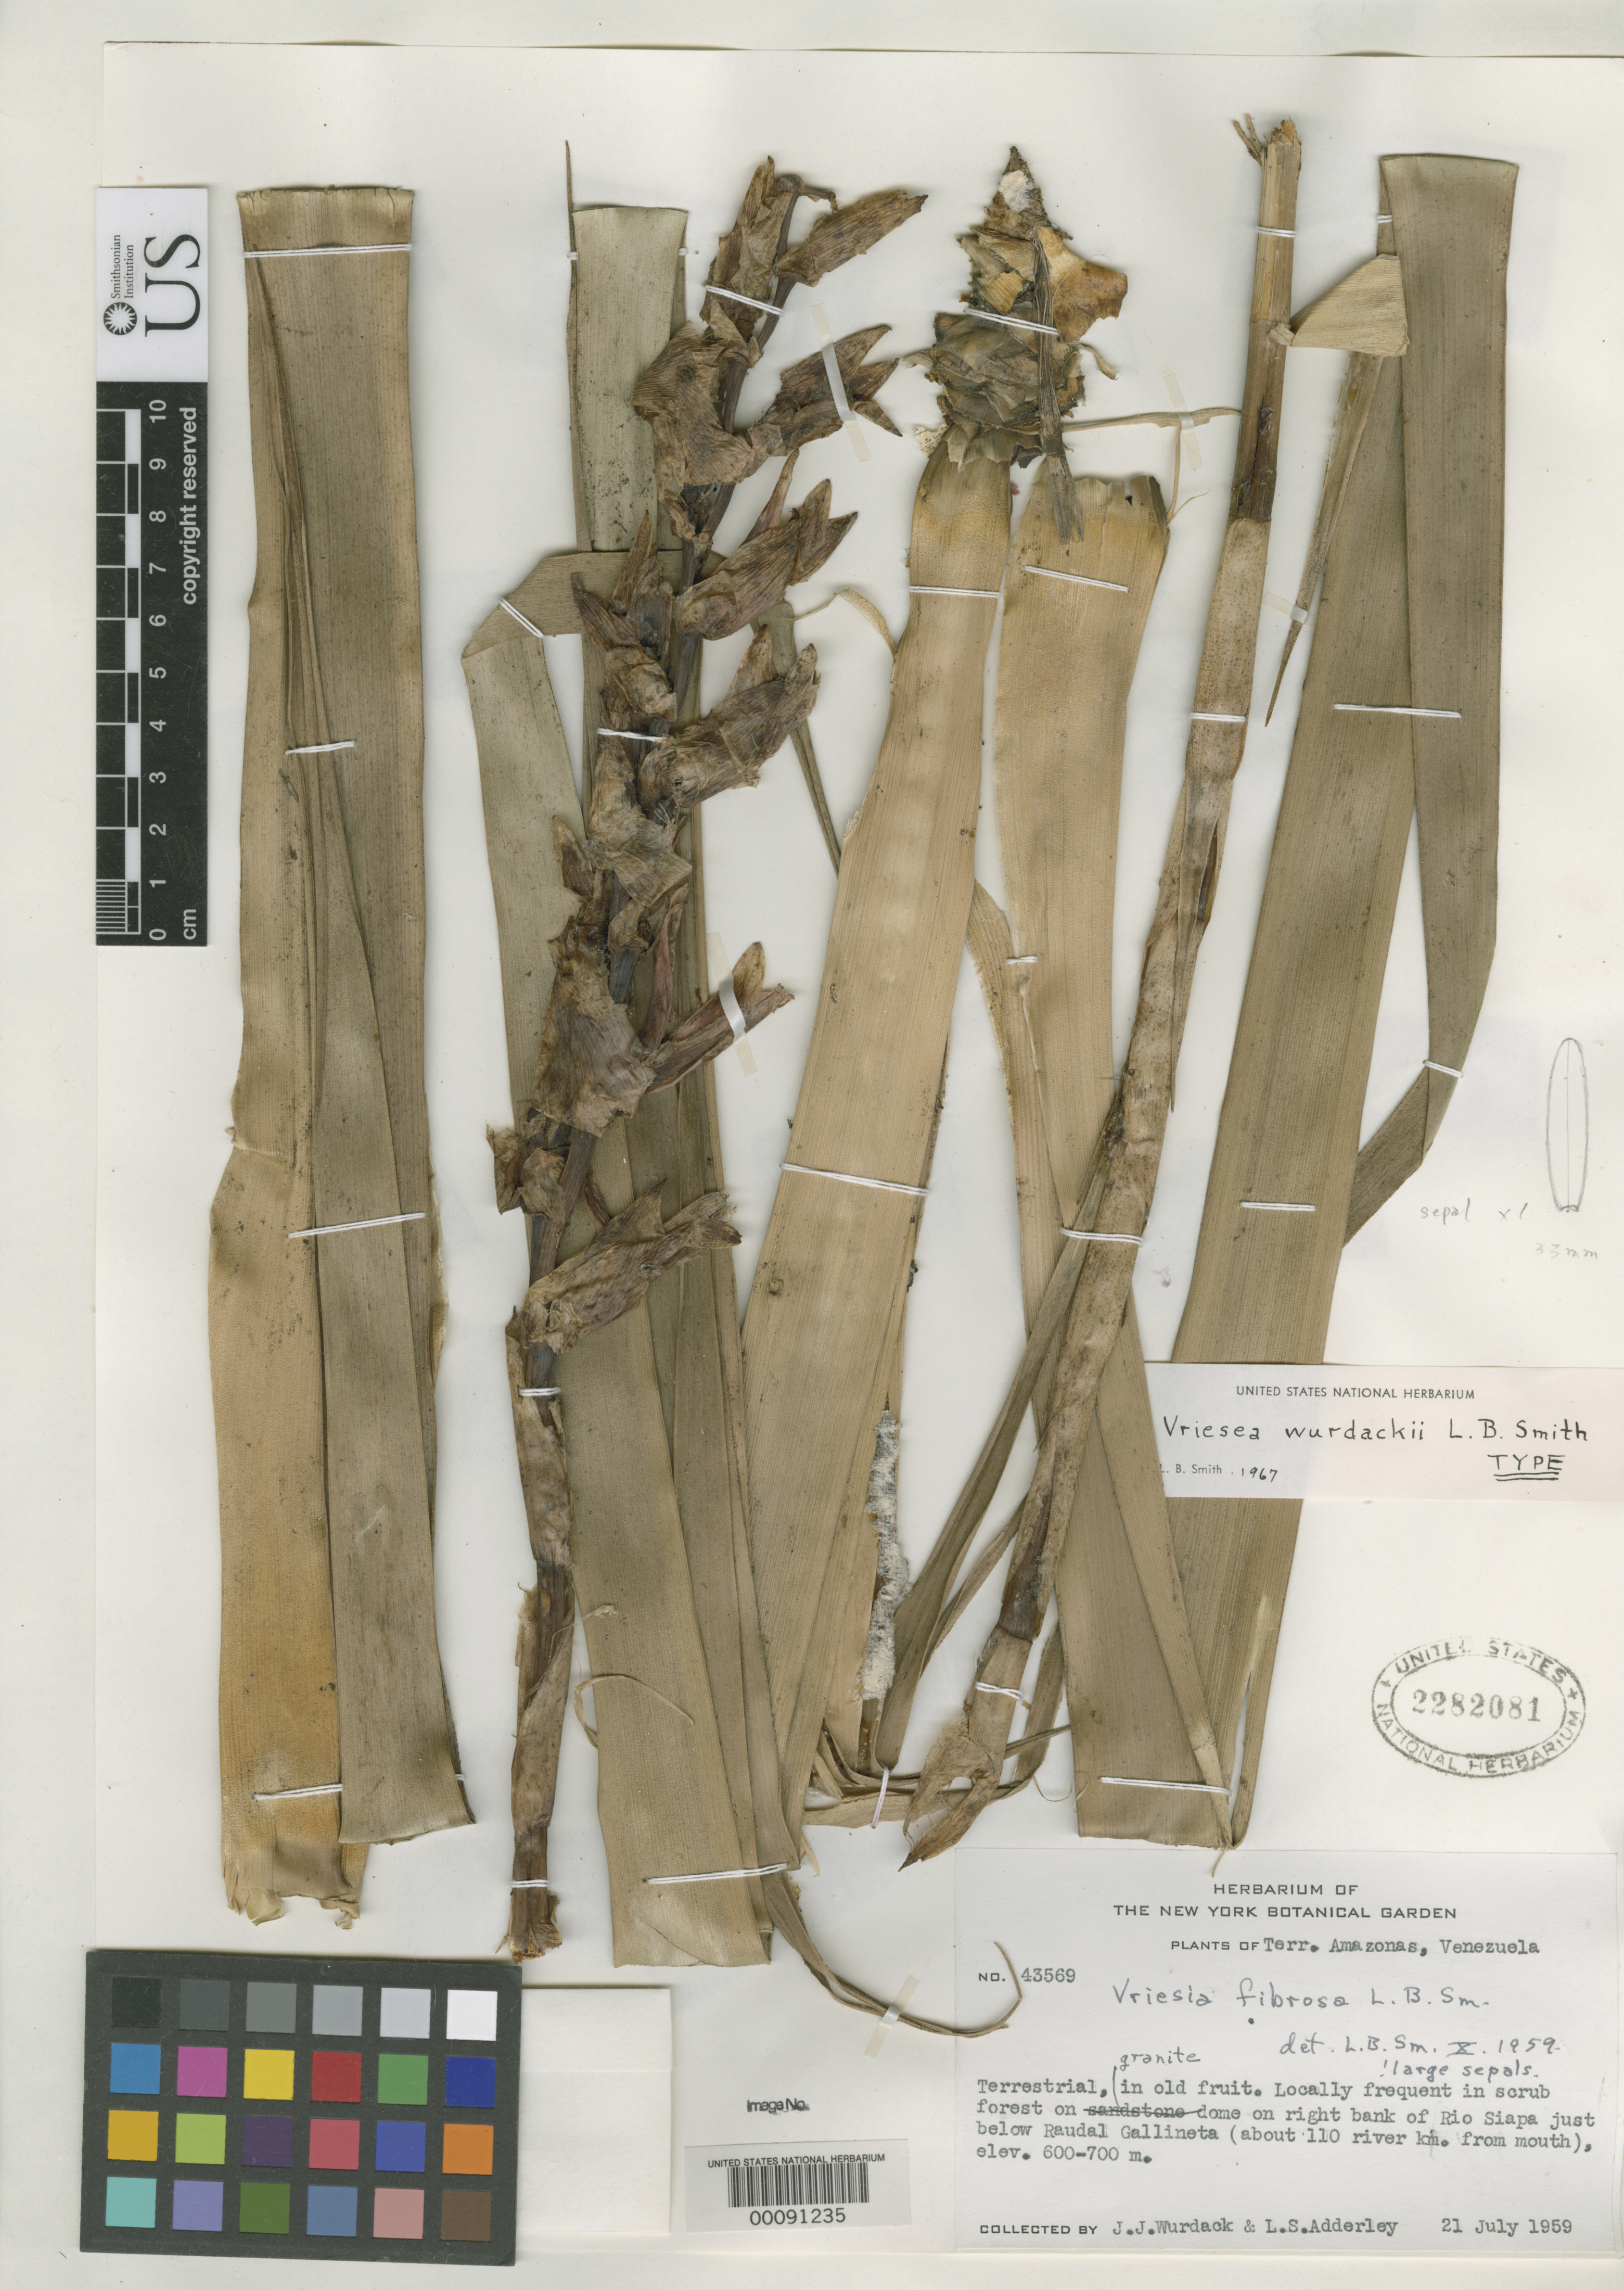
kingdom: Plantae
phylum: Tracheophyta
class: Liliopsida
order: Poales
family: Bromeliaceae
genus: Vriesea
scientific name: Vriesea wurdackii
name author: L.B. Sm.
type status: Holotype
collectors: J. J. Wurdack & L. S. Adderley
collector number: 43569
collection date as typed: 21 Jul 1959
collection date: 1959-07-21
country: Venezuela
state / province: Amazonas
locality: Rio Siapa below Raudal Gallineta.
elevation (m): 600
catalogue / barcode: US 2282081